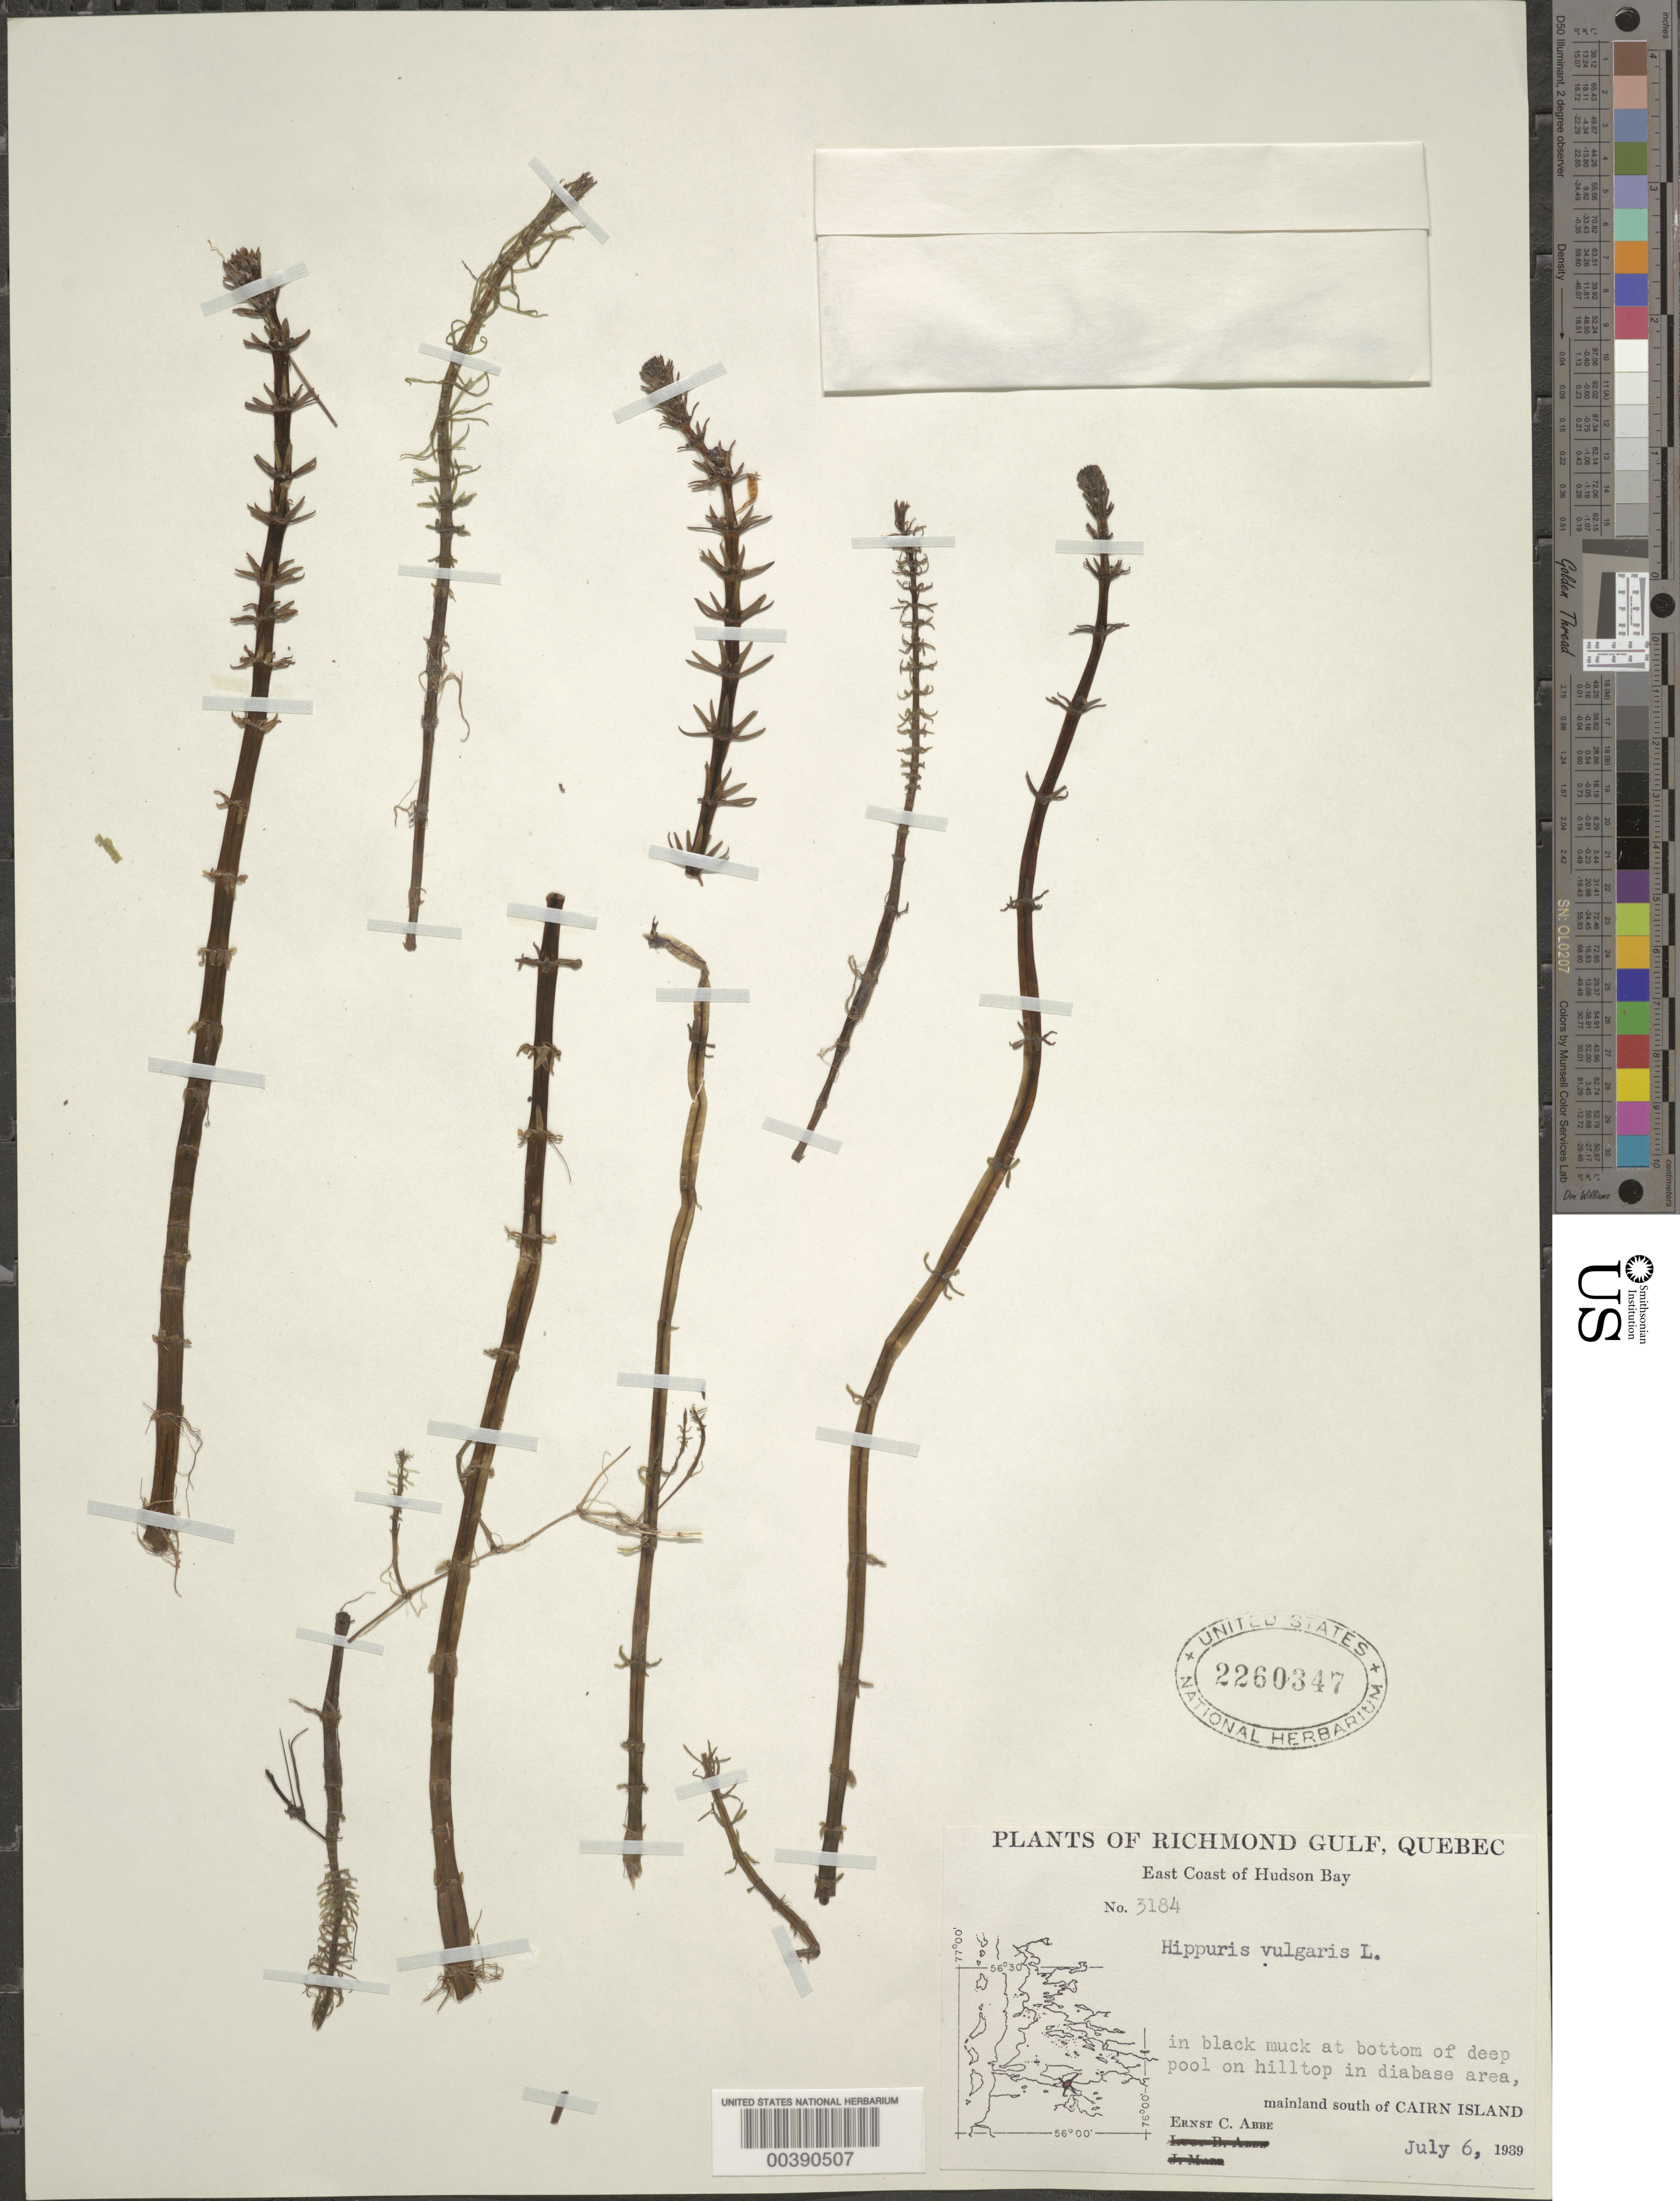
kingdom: Plantae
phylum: Tracheophyta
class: Magnoliopsida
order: Lamiales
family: Plantaginaceae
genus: Hippuris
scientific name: Hippuris vulgaris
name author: L.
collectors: E. C. Abbe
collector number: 3184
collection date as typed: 06 Jul 1939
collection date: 1939-07-06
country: Canada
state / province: Quebec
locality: Mainland s of cairn i., hudson bay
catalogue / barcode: US 2260347